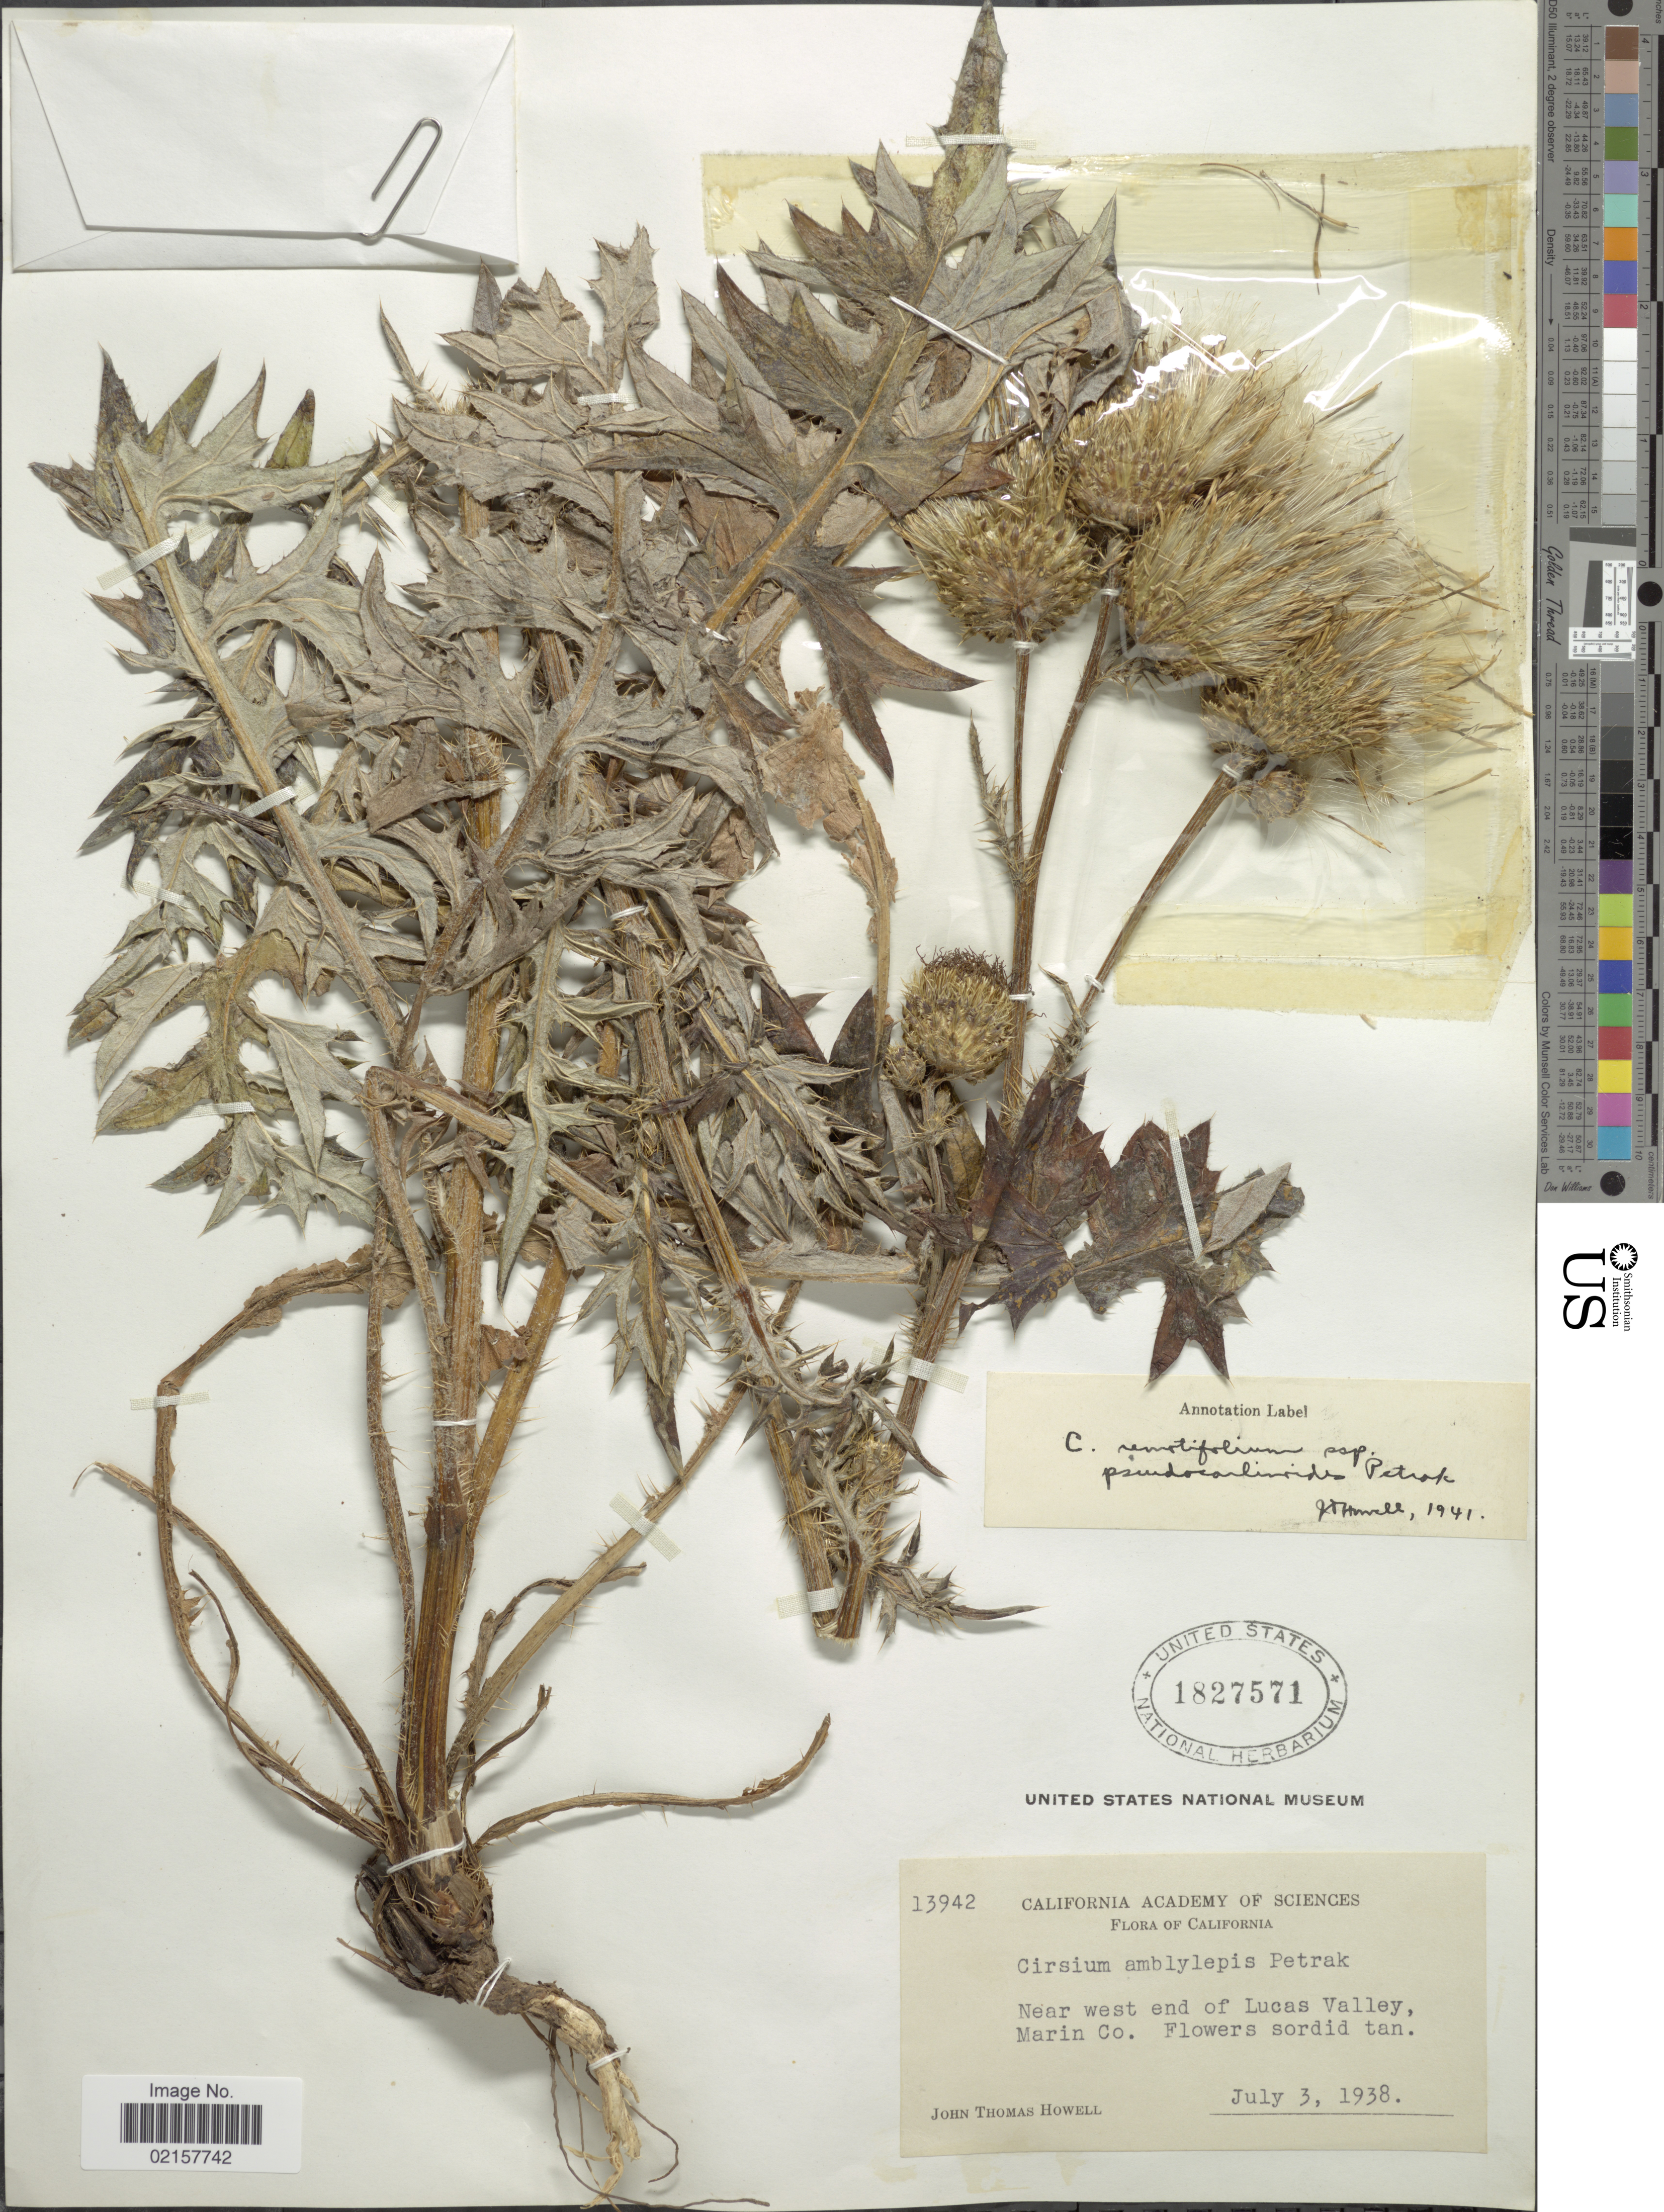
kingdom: Plantae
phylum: Tracheophyta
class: Magnoliopsida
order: Asterales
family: Asteraceae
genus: Cirsium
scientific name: Cirsium remotifolium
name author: (Hook.) DC.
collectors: J. T. Howell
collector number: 13942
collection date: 1938-07-03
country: United States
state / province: California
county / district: Marin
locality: Near west end of Lucas Valley, Marin Co.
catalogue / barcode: US 1827571